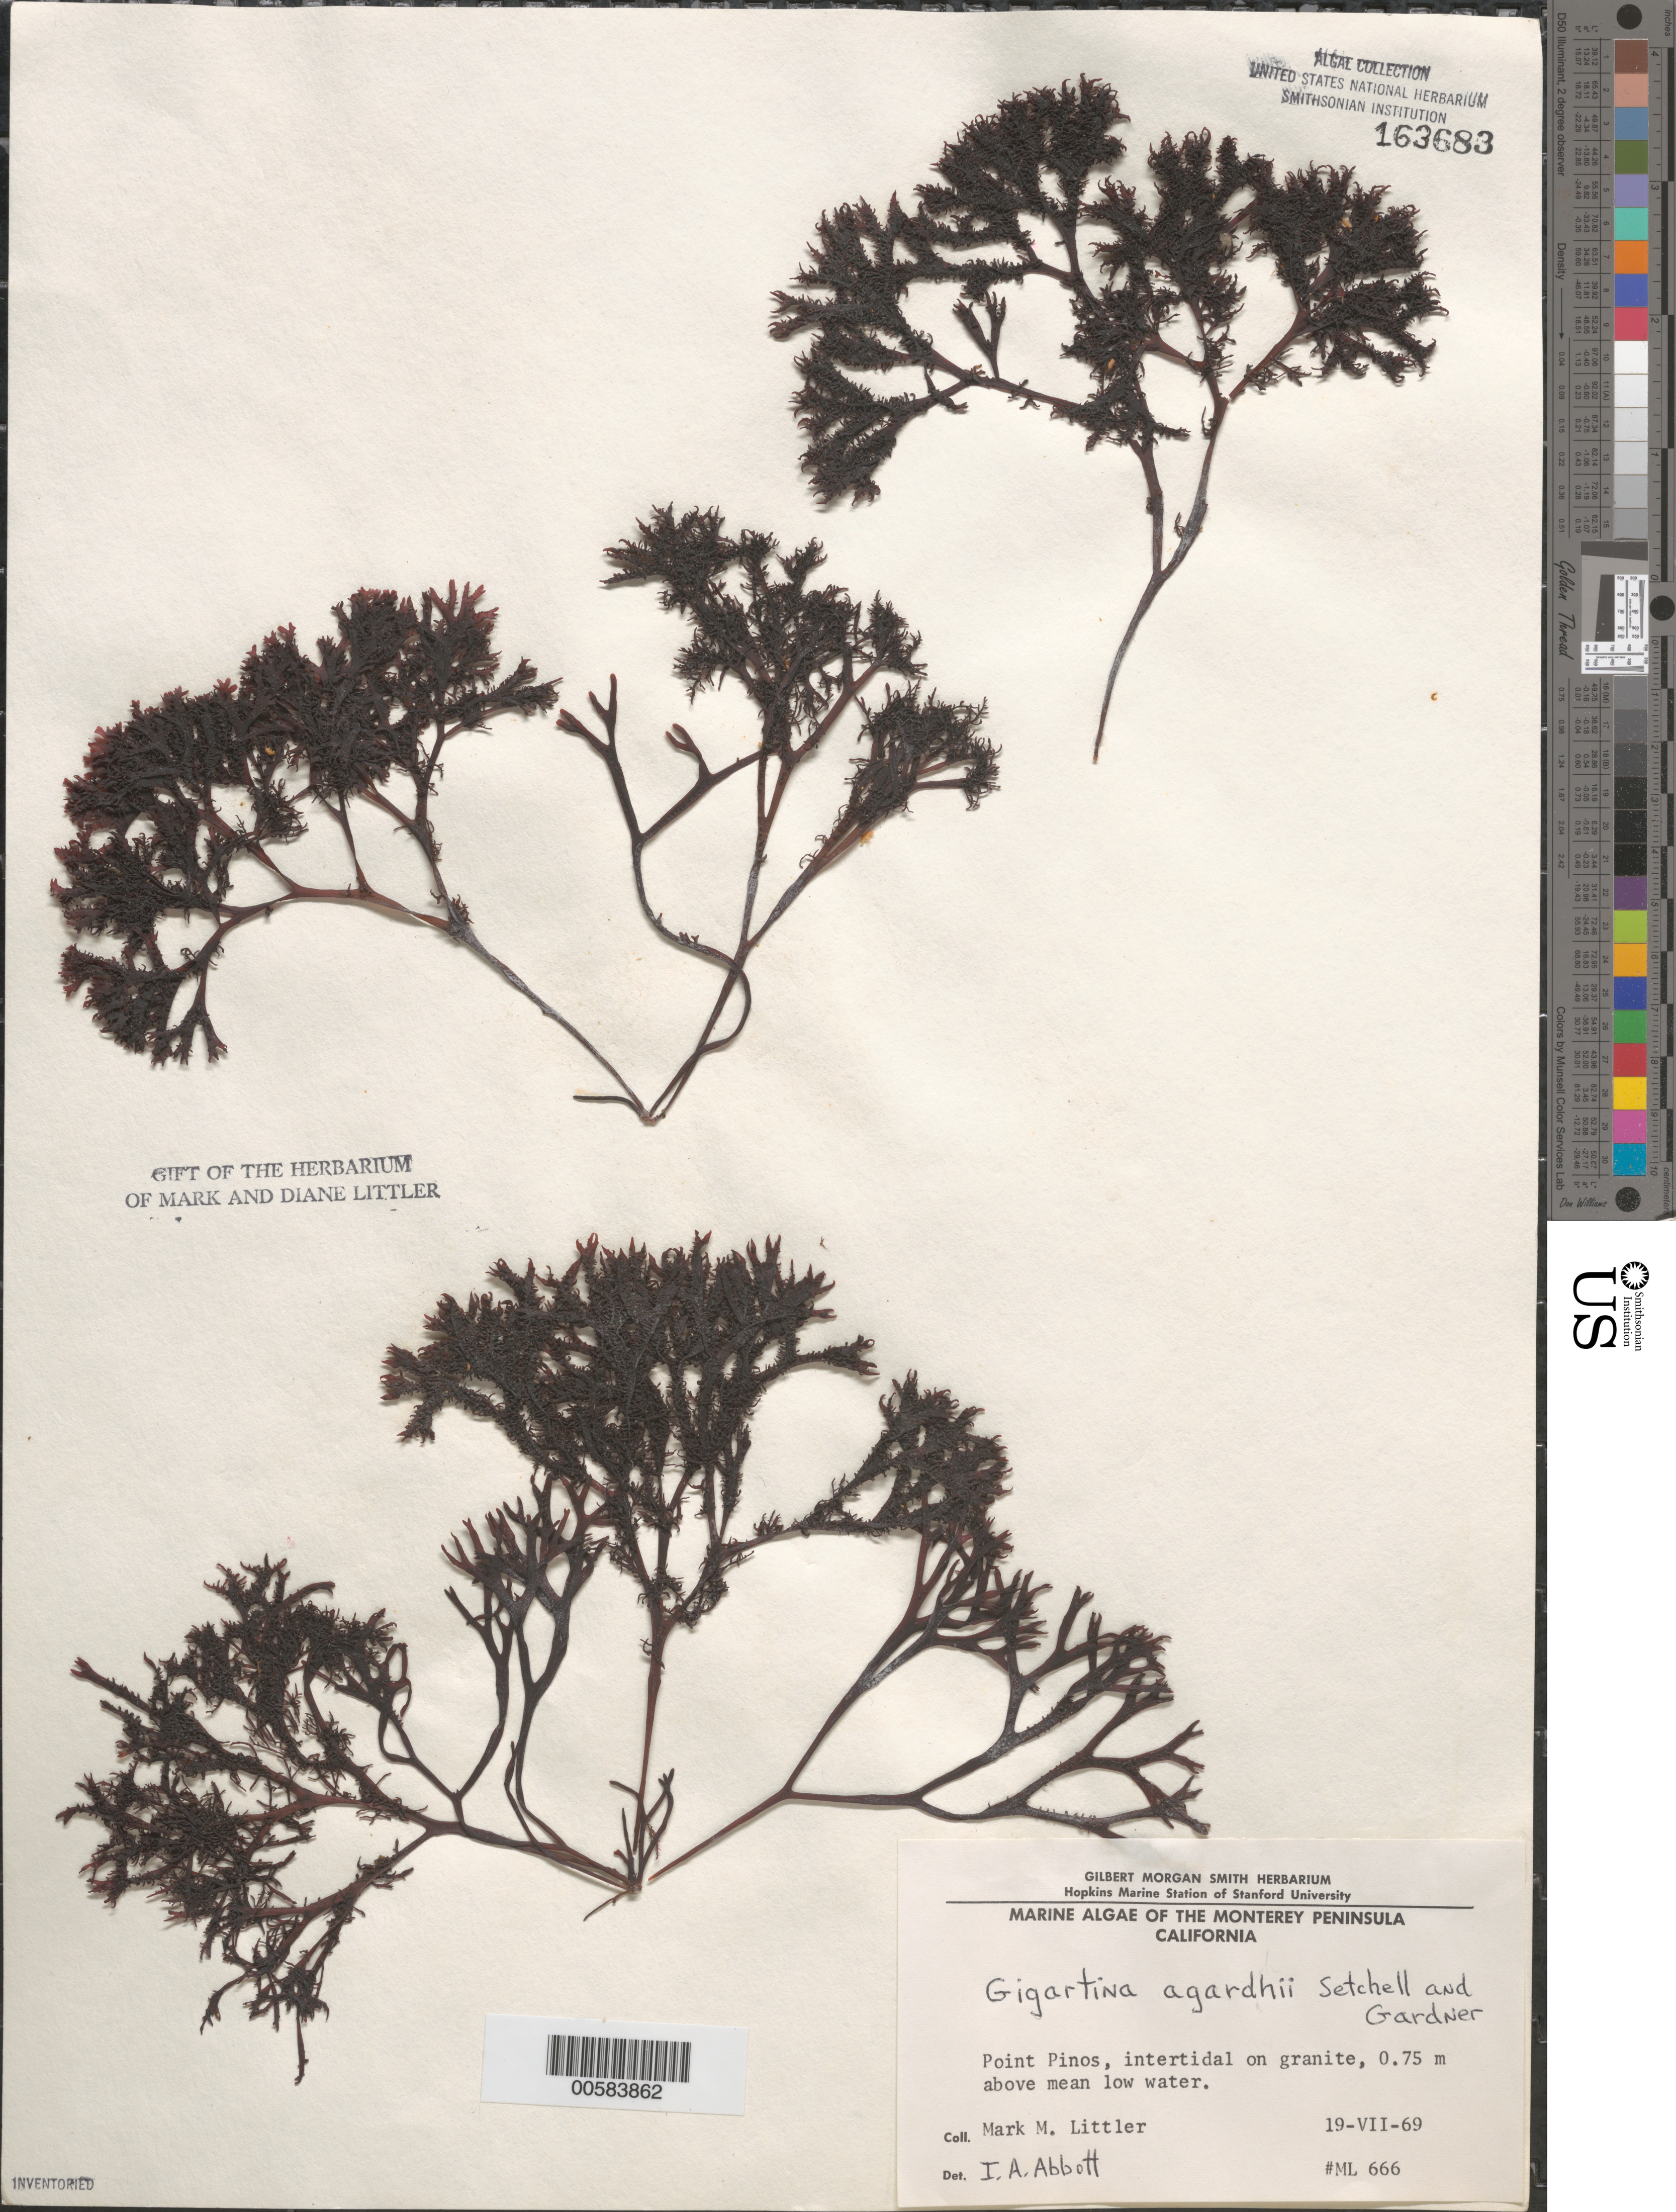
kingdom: Plantae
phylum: Rhodophyta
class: Florideophyceae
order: Gigartinales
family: Gigartinaceae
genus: Gigartina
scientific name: Gigartina agardhii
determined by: Abbott, Isabella A.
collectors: M. M. Littler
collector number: ML 666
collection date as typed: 19 Jul 1969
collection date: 1969-07-19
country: United States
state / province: California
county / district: Monterey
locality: Point Pinos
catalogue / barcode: US 163683